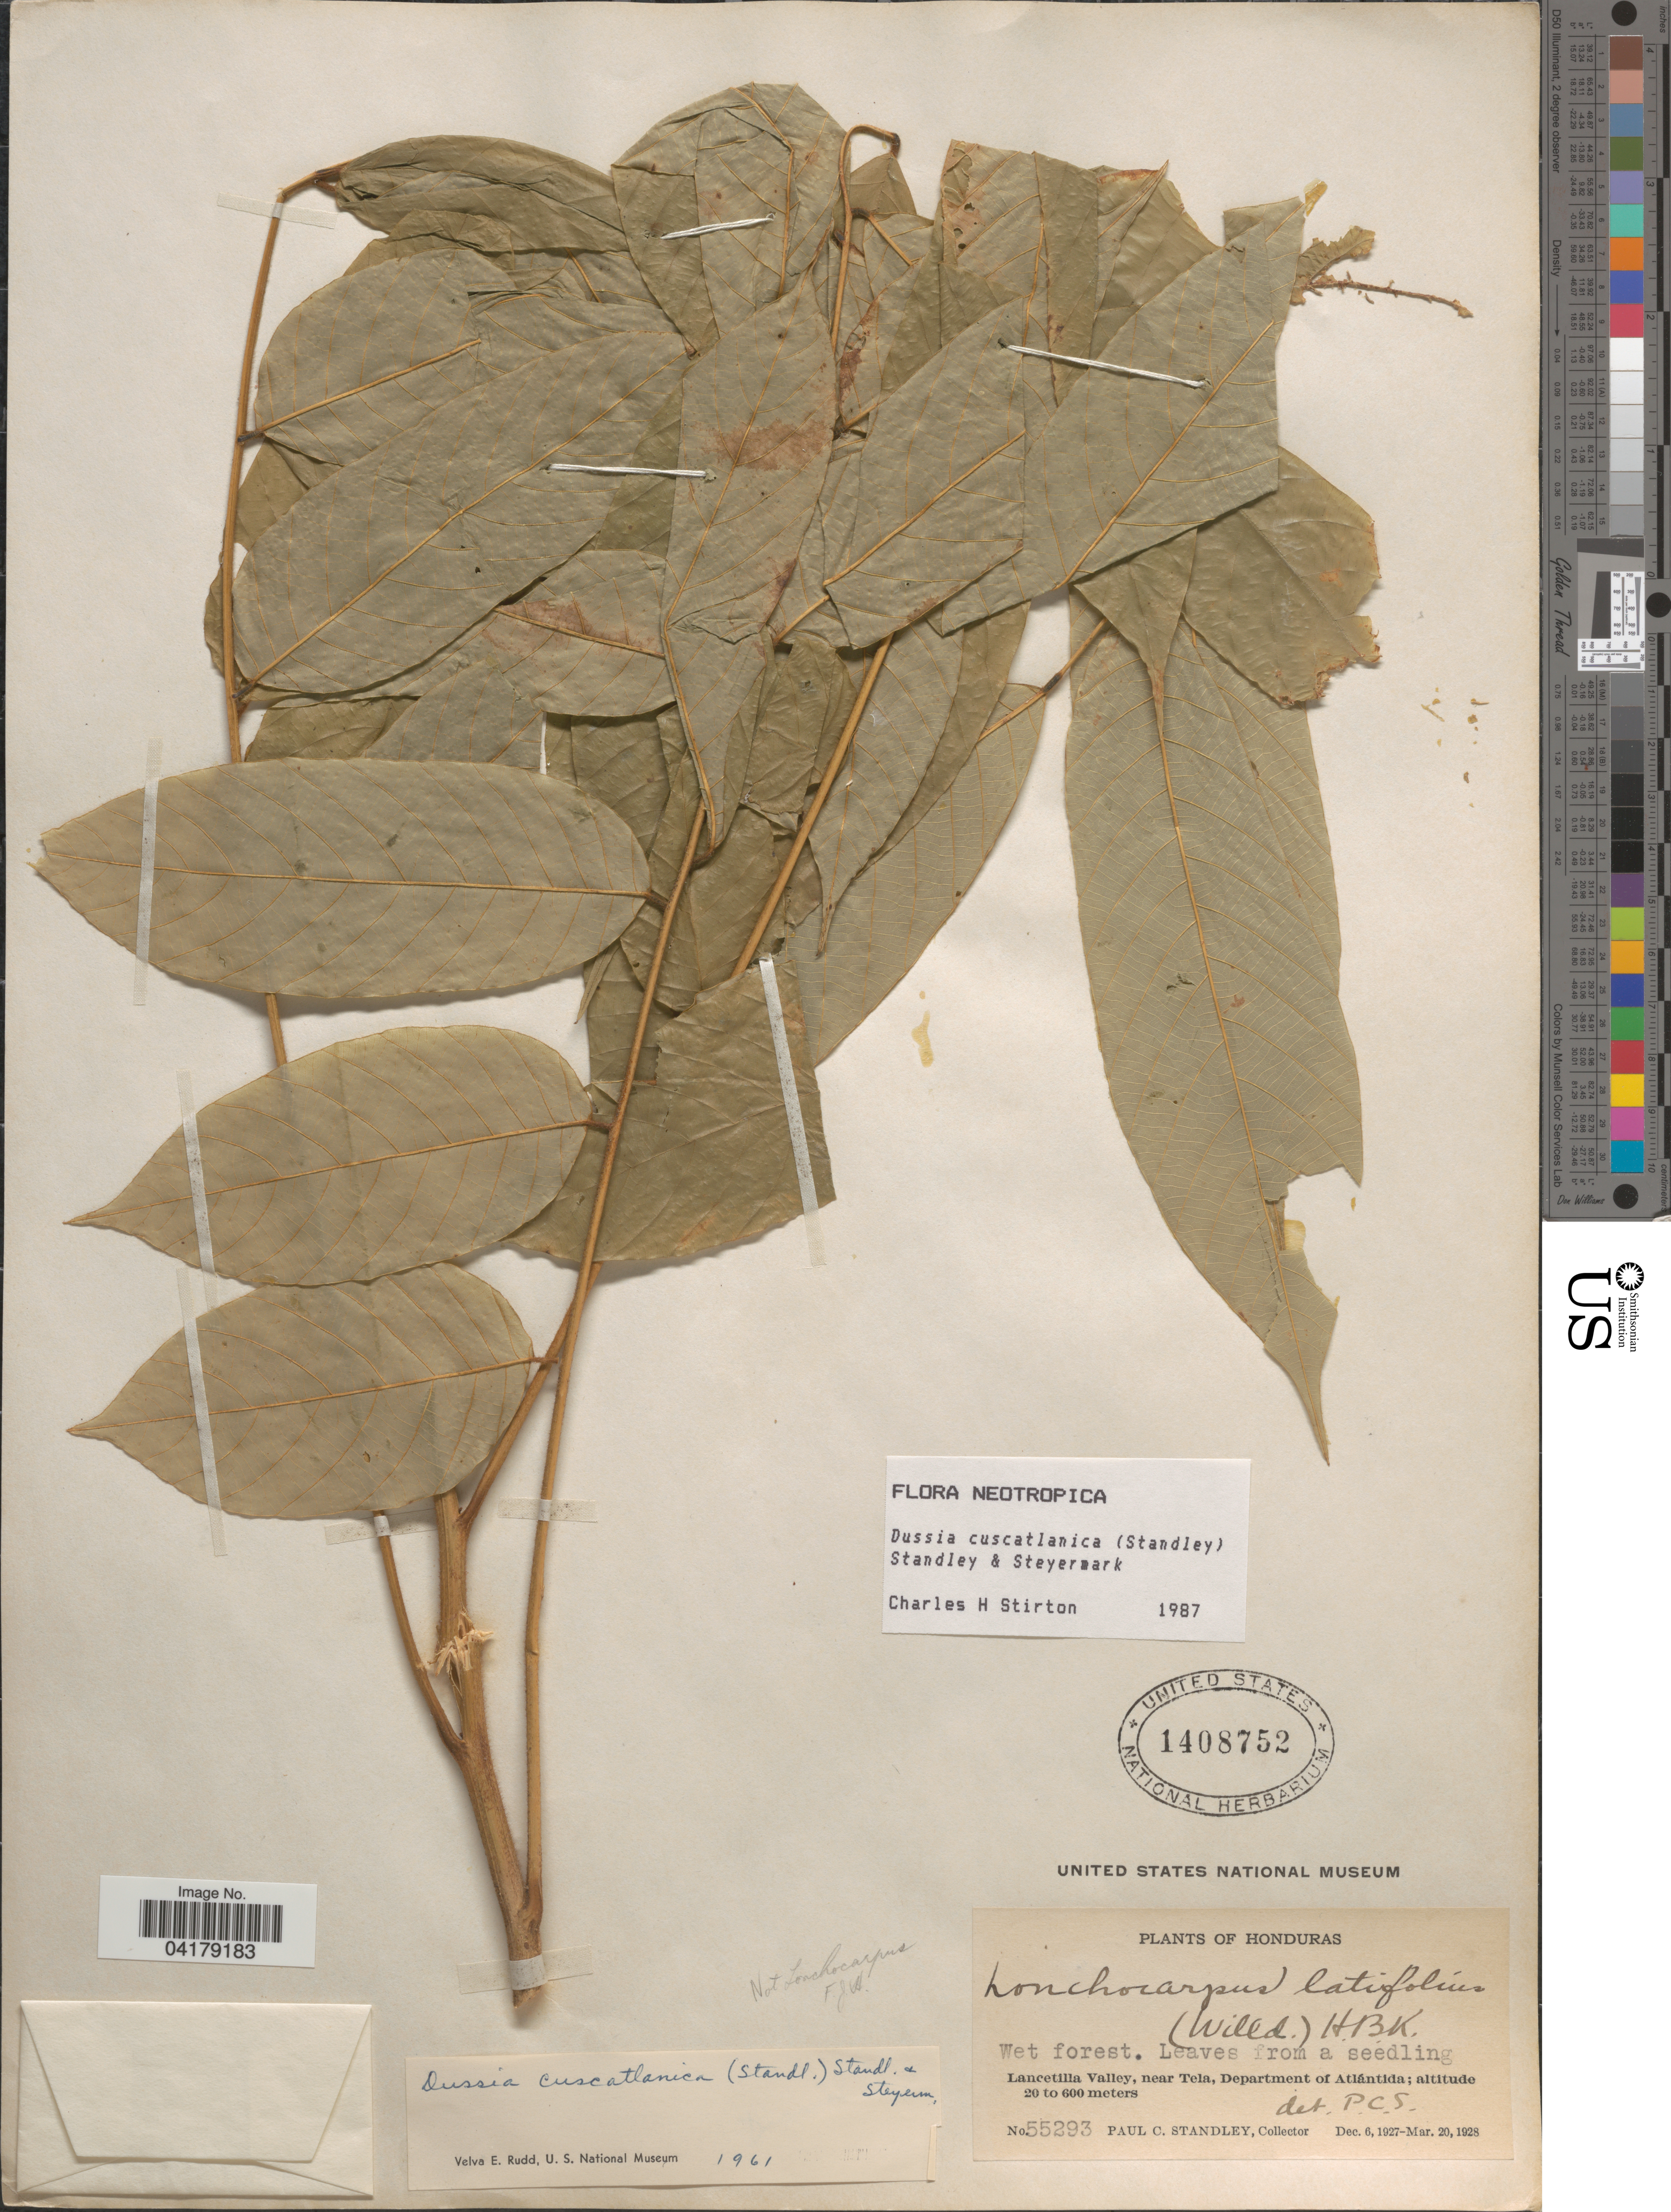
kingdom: Plantae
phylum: Tracheophyta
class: Magnoliopsida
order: Fabales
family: Fabaceae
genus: Dussia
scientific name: Dussia cuscatlanica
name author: (Standl.) Standl. & Steyerm.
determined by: Stirton, Charles H.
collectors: P. C. Standley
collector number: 55293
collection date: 1927-12-06/1928-03-20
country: Honduras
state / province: Atlantida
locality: Lancetilla Valley, near Tela, Department of Atlántida.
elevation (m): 20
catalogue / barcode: US 1408752